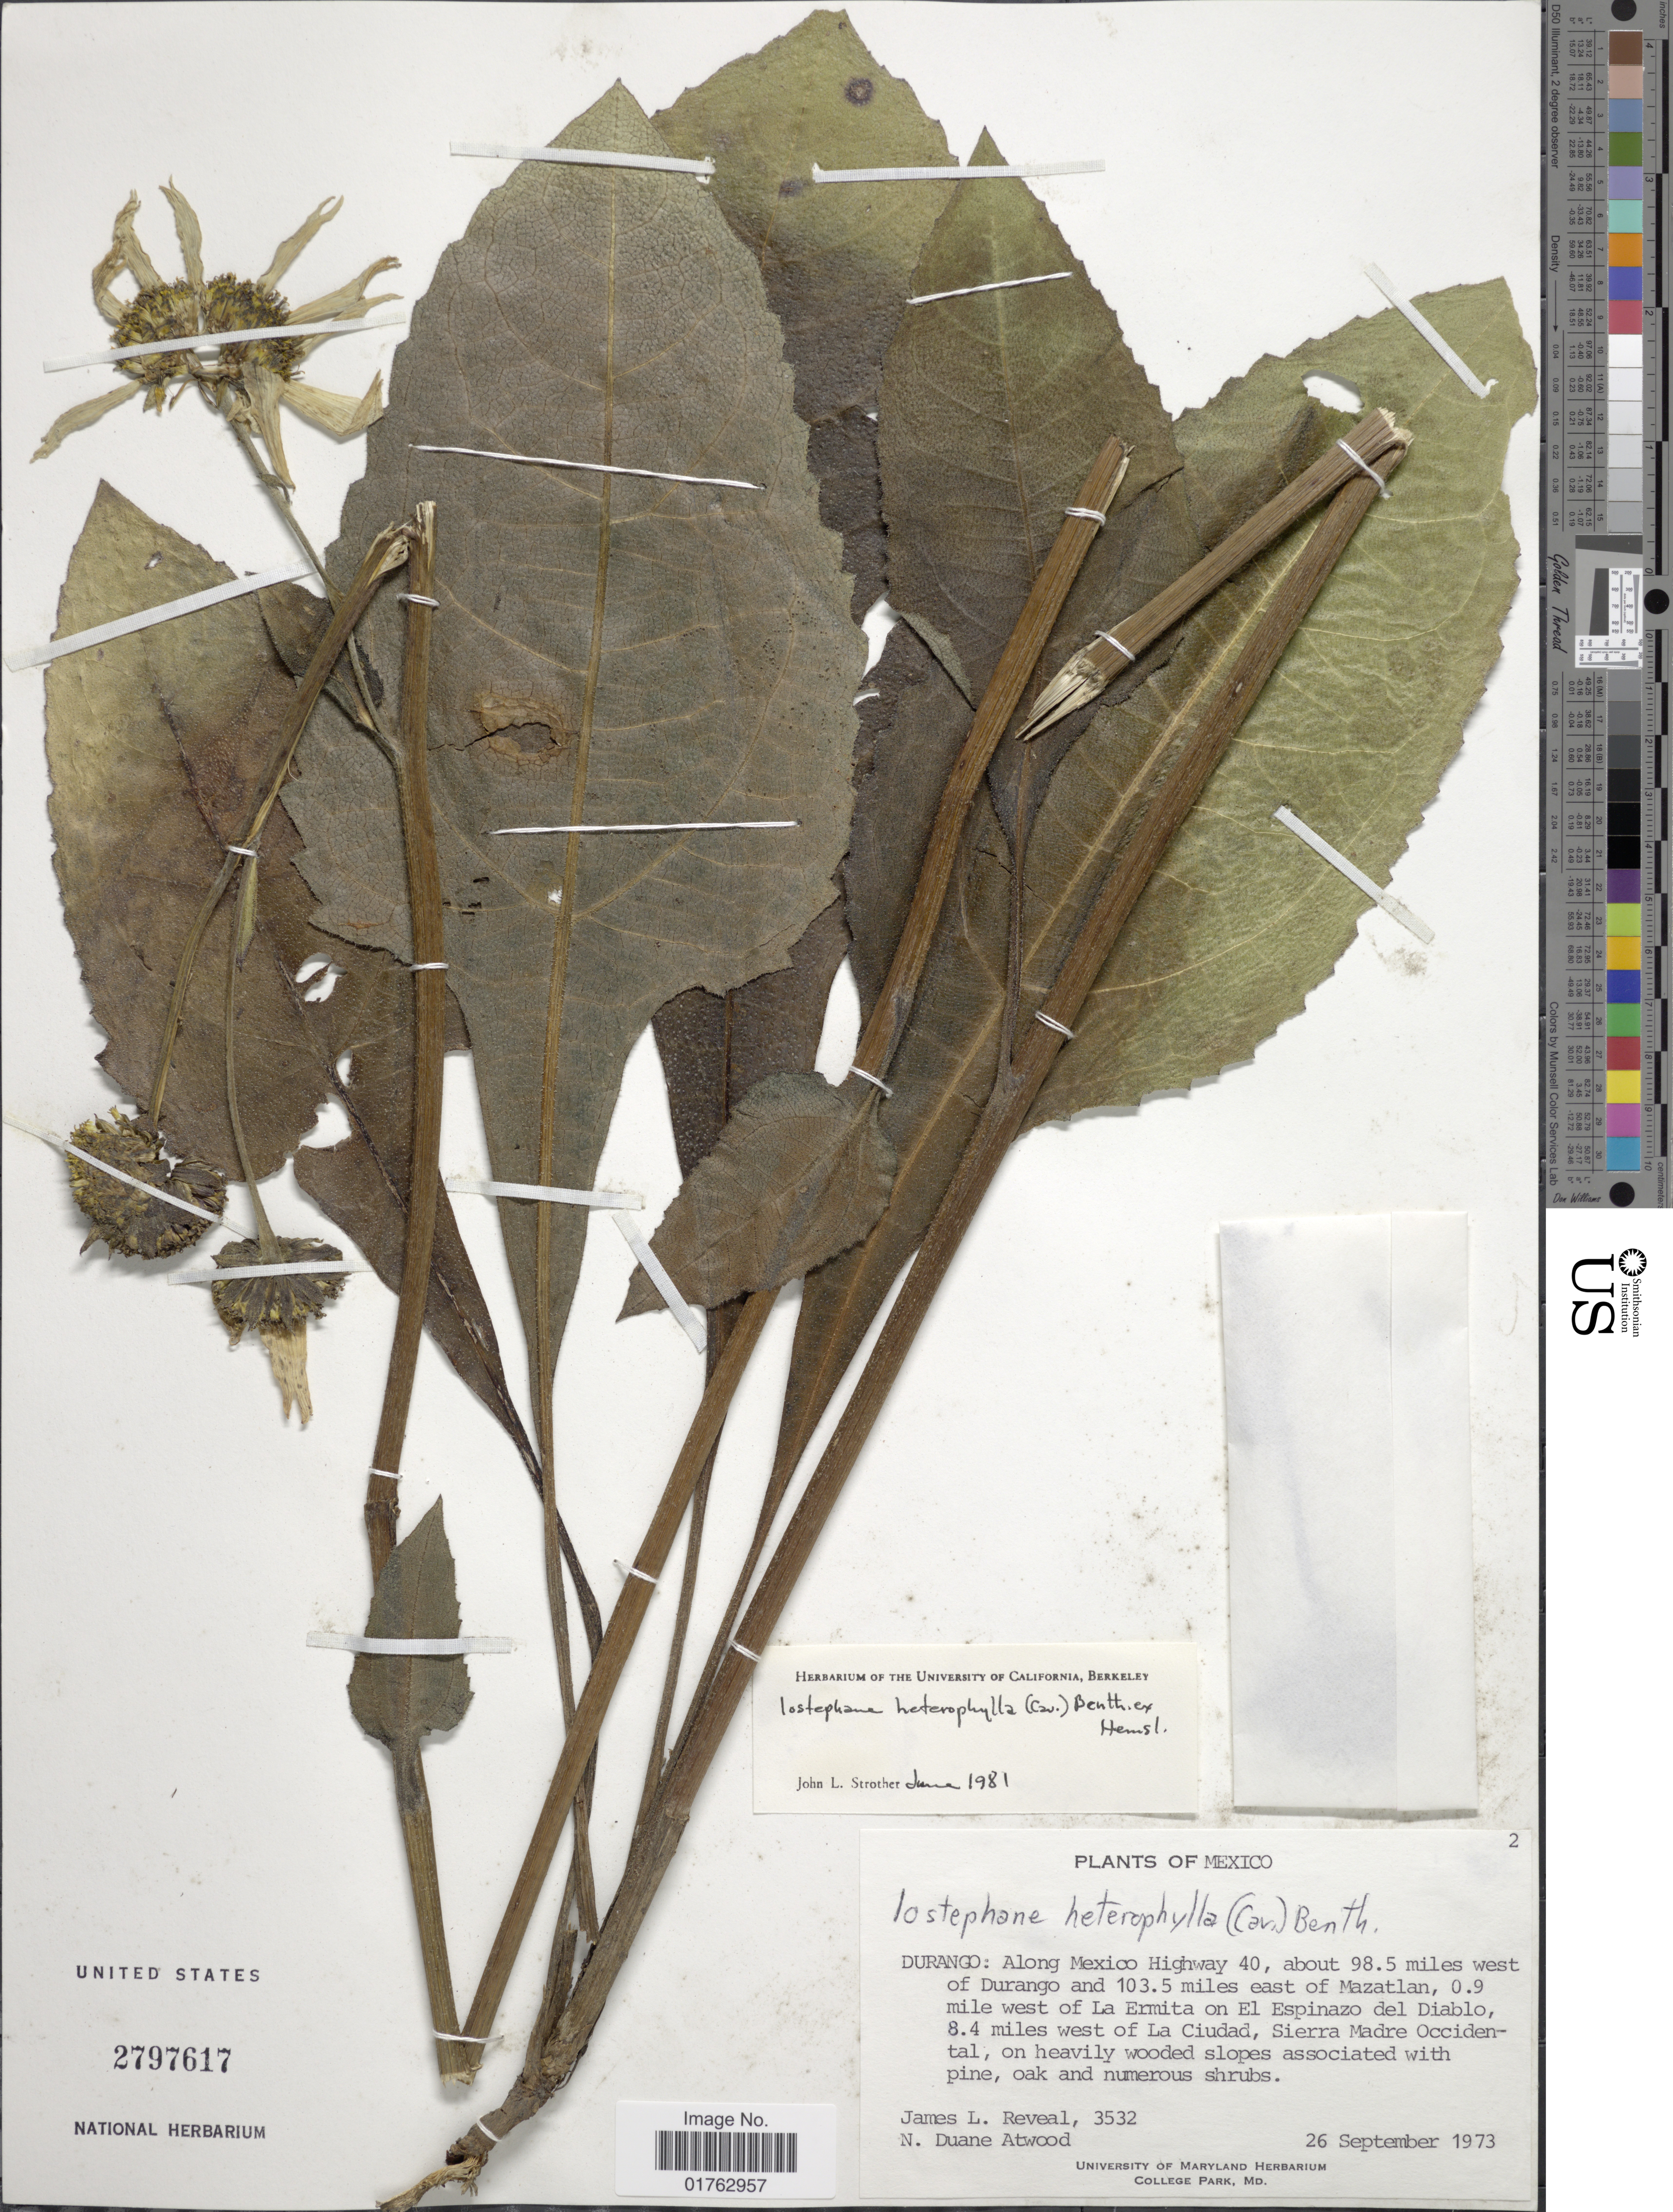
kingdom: Plantae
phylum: Tracheophyta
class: Magnoliopsida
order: Asterales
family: Asteraceae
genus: Iostephane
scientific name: Iostephane heterophylla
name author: (Cav.) Benth. ex Hemsl.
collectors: J. L. Reveal & N. Atwood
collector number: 3532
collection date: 1973-09-26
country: Mexico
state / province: Durango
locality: Along Mexico Highway 40, about 98.5 miles west of Durango and 103.5 miles east of Mazatlan, 0.9 miles west of La Ermita on El Espinaz del Diablo, 8.4 miles west of La Ciudad, Sierra Madre Occidental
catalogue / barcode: US 2797617